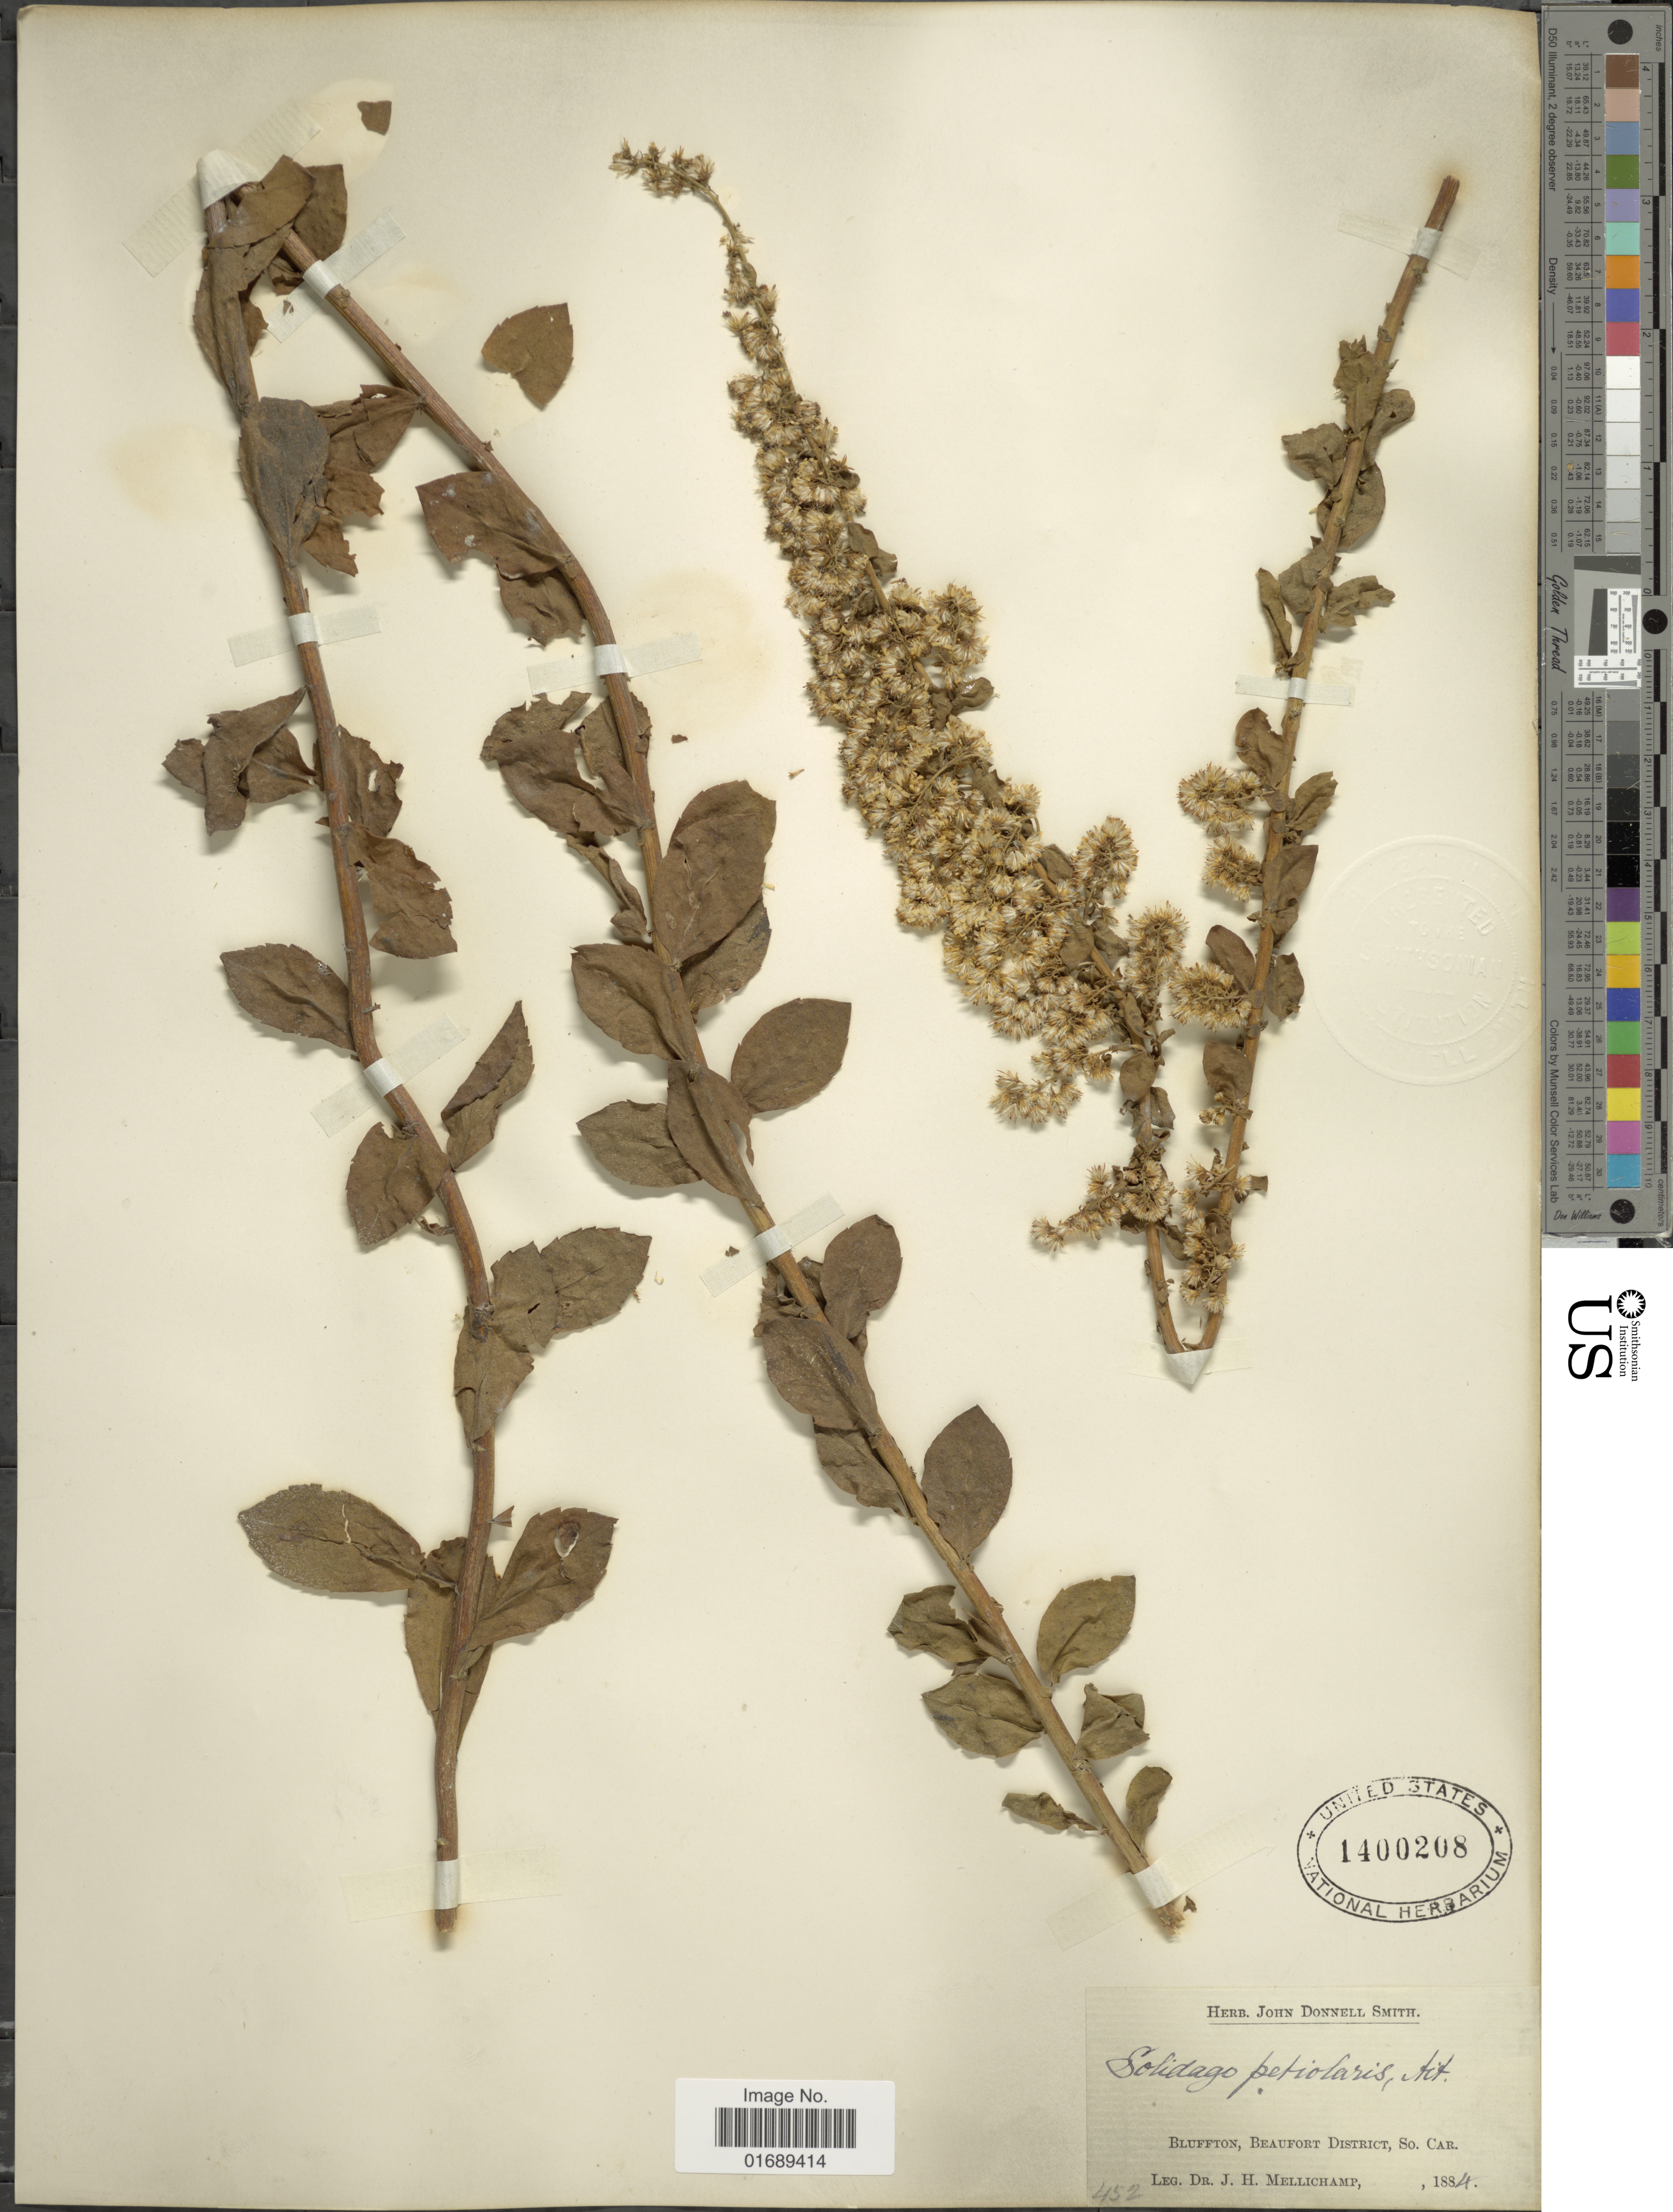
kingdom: Plantae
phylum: Tracheophyta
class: Magnoliopsida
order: Asterales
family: Asteraceae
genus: Solidago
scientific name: Solidago petiolaris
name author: Aiton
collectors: J. H. Mellichamp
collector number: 452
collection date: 1884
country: United States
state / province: South Carolina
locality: Bluffton, Beaufort District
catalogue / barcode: US 1400208